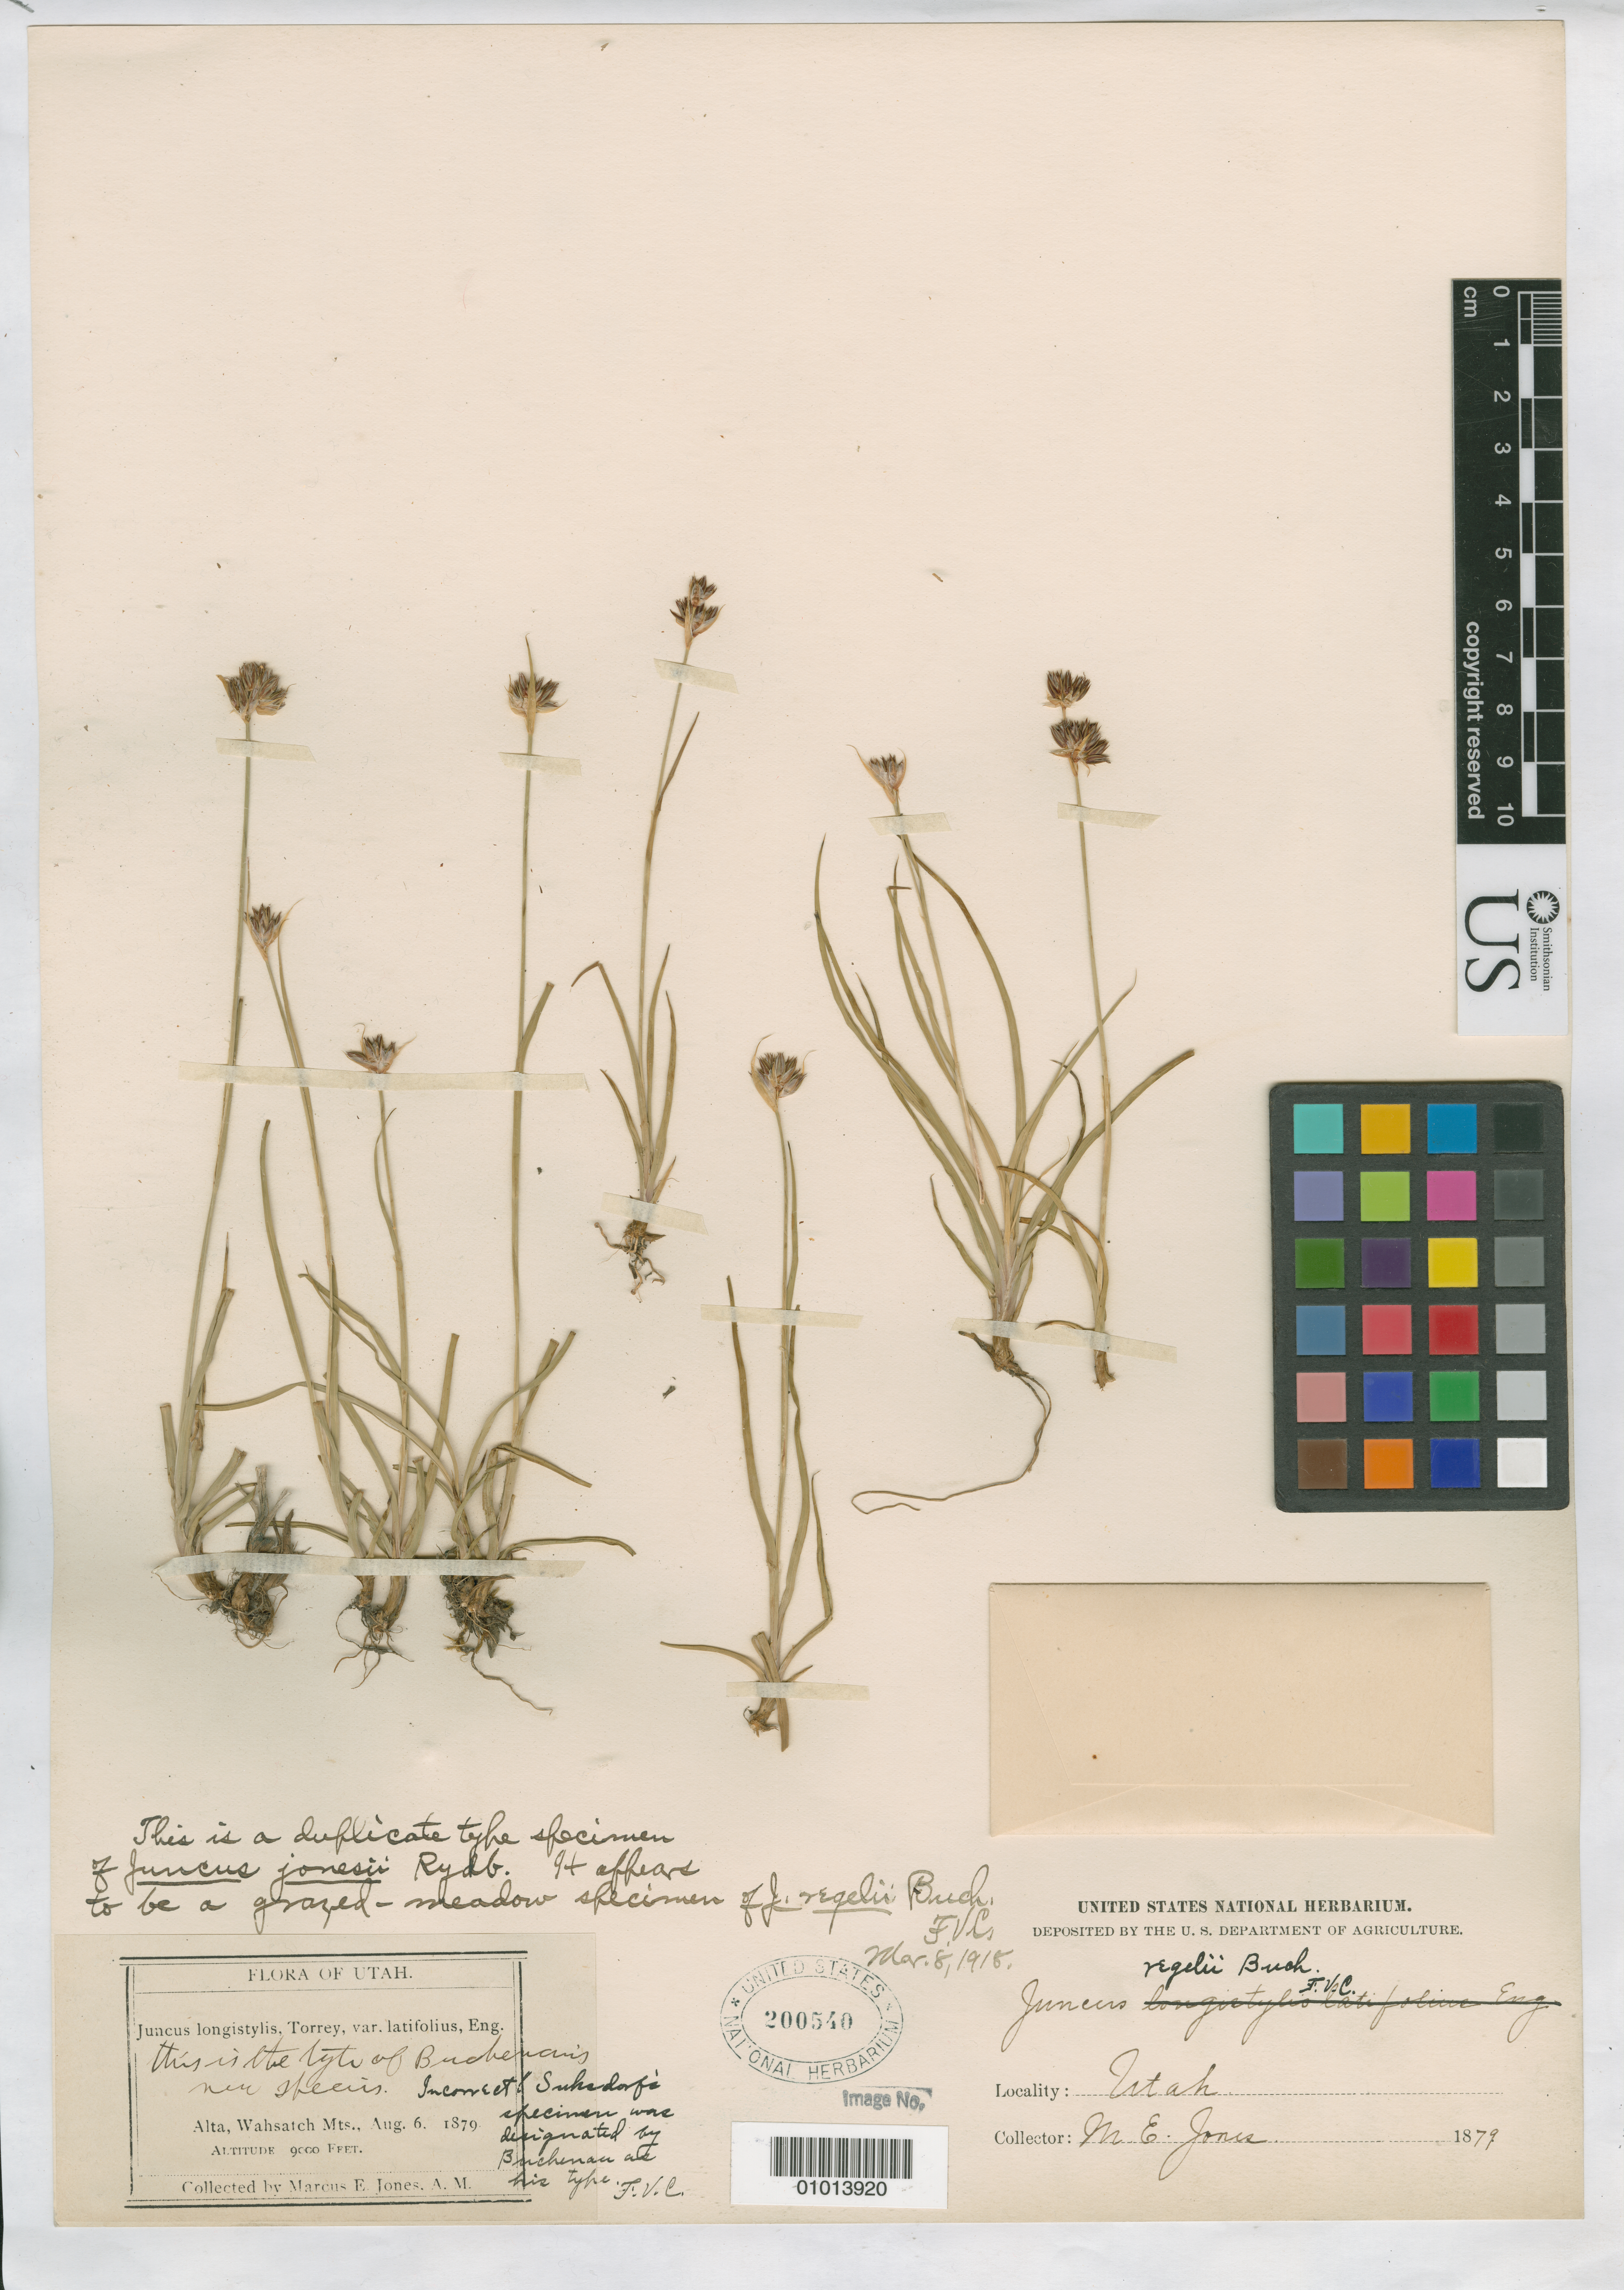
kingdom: Plantae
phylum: Tracheophyta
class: Liliopsida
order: Poales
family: Juncaceae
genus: Juncus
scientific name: Juncus jonesii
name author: Rydb.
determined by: Buchenau, Franz G. P.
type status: Isotype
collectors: M. E. Jones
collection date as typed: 06 Aug 1879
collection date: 1879-08-06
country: United States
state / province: Utah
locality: Alta, Wahsatch Mts.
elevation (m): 2743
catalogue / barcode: US 200540